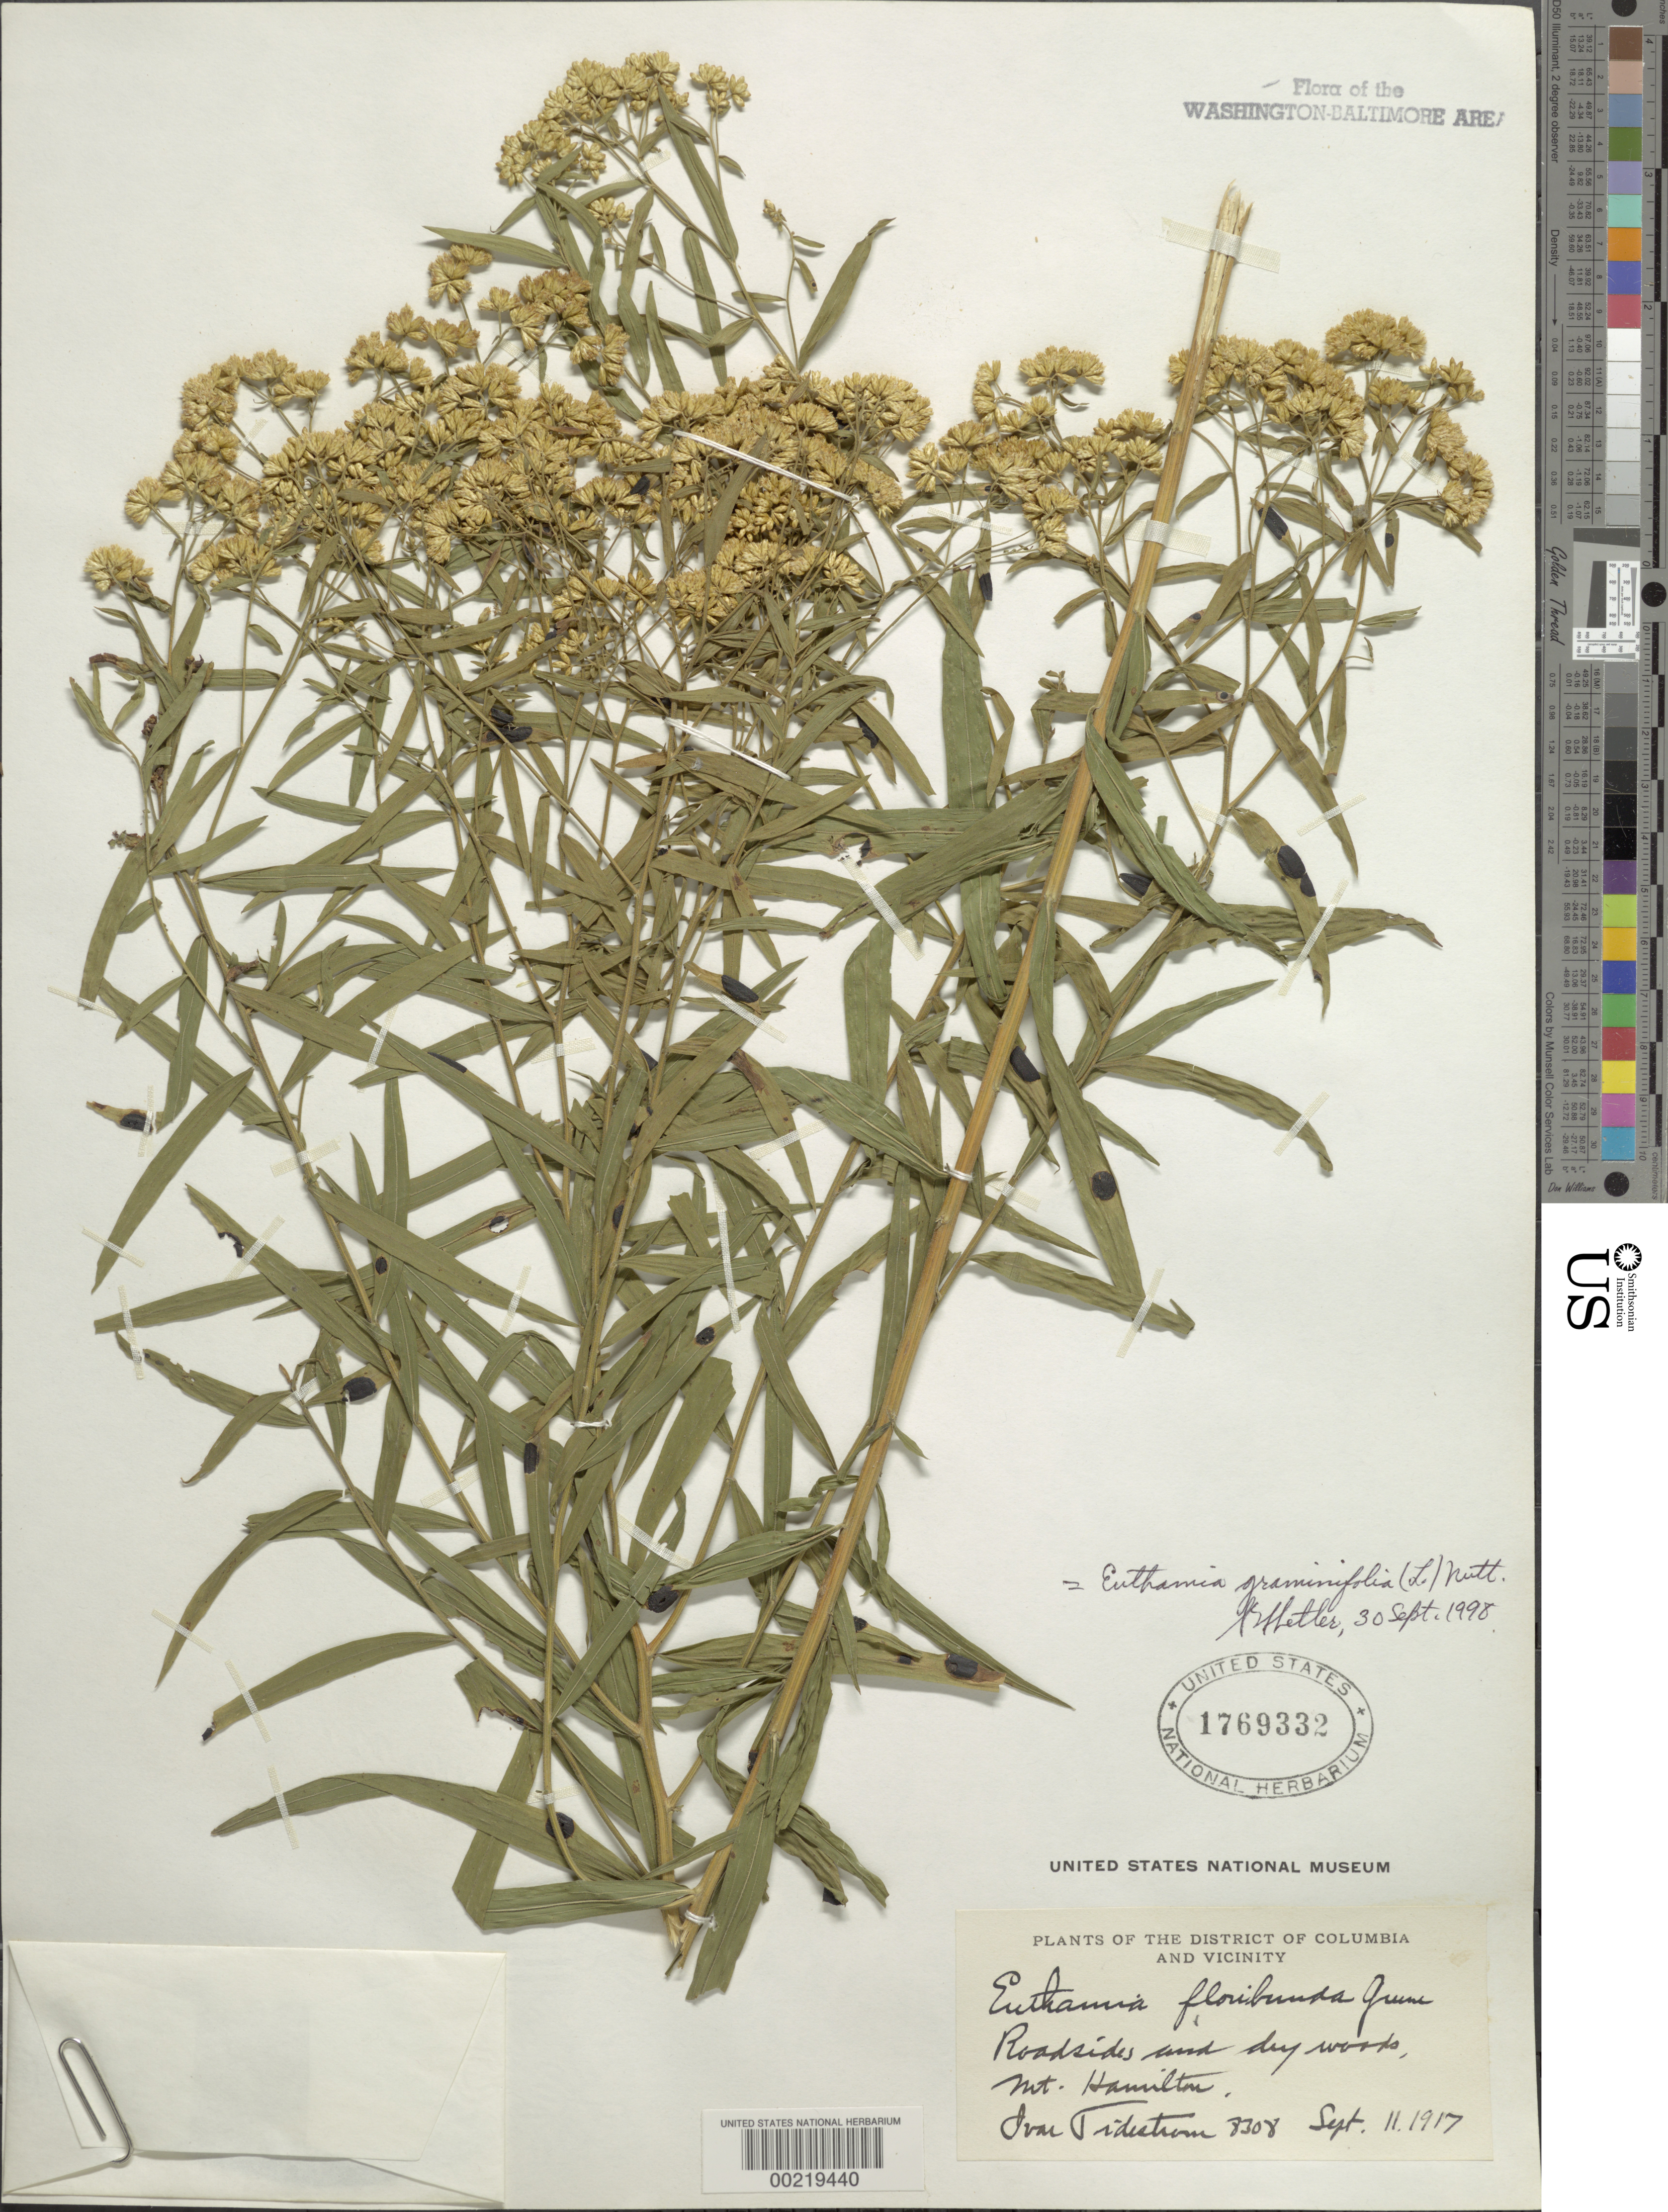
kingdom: Plantae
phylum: Tracheophyta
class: Magnoliopsida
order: Asterales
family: Asteraceae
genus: Euthamia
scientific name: Euthamia graminifolia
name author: (L.) Nutt.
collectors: I. F. Tidestrom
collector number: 8308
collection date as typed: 11 Sep 1917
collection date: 1917-09-11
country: United States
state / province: District of Columbia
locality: Mt Hamilton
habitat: Roadsides and dry woods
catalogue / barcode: US 1769332